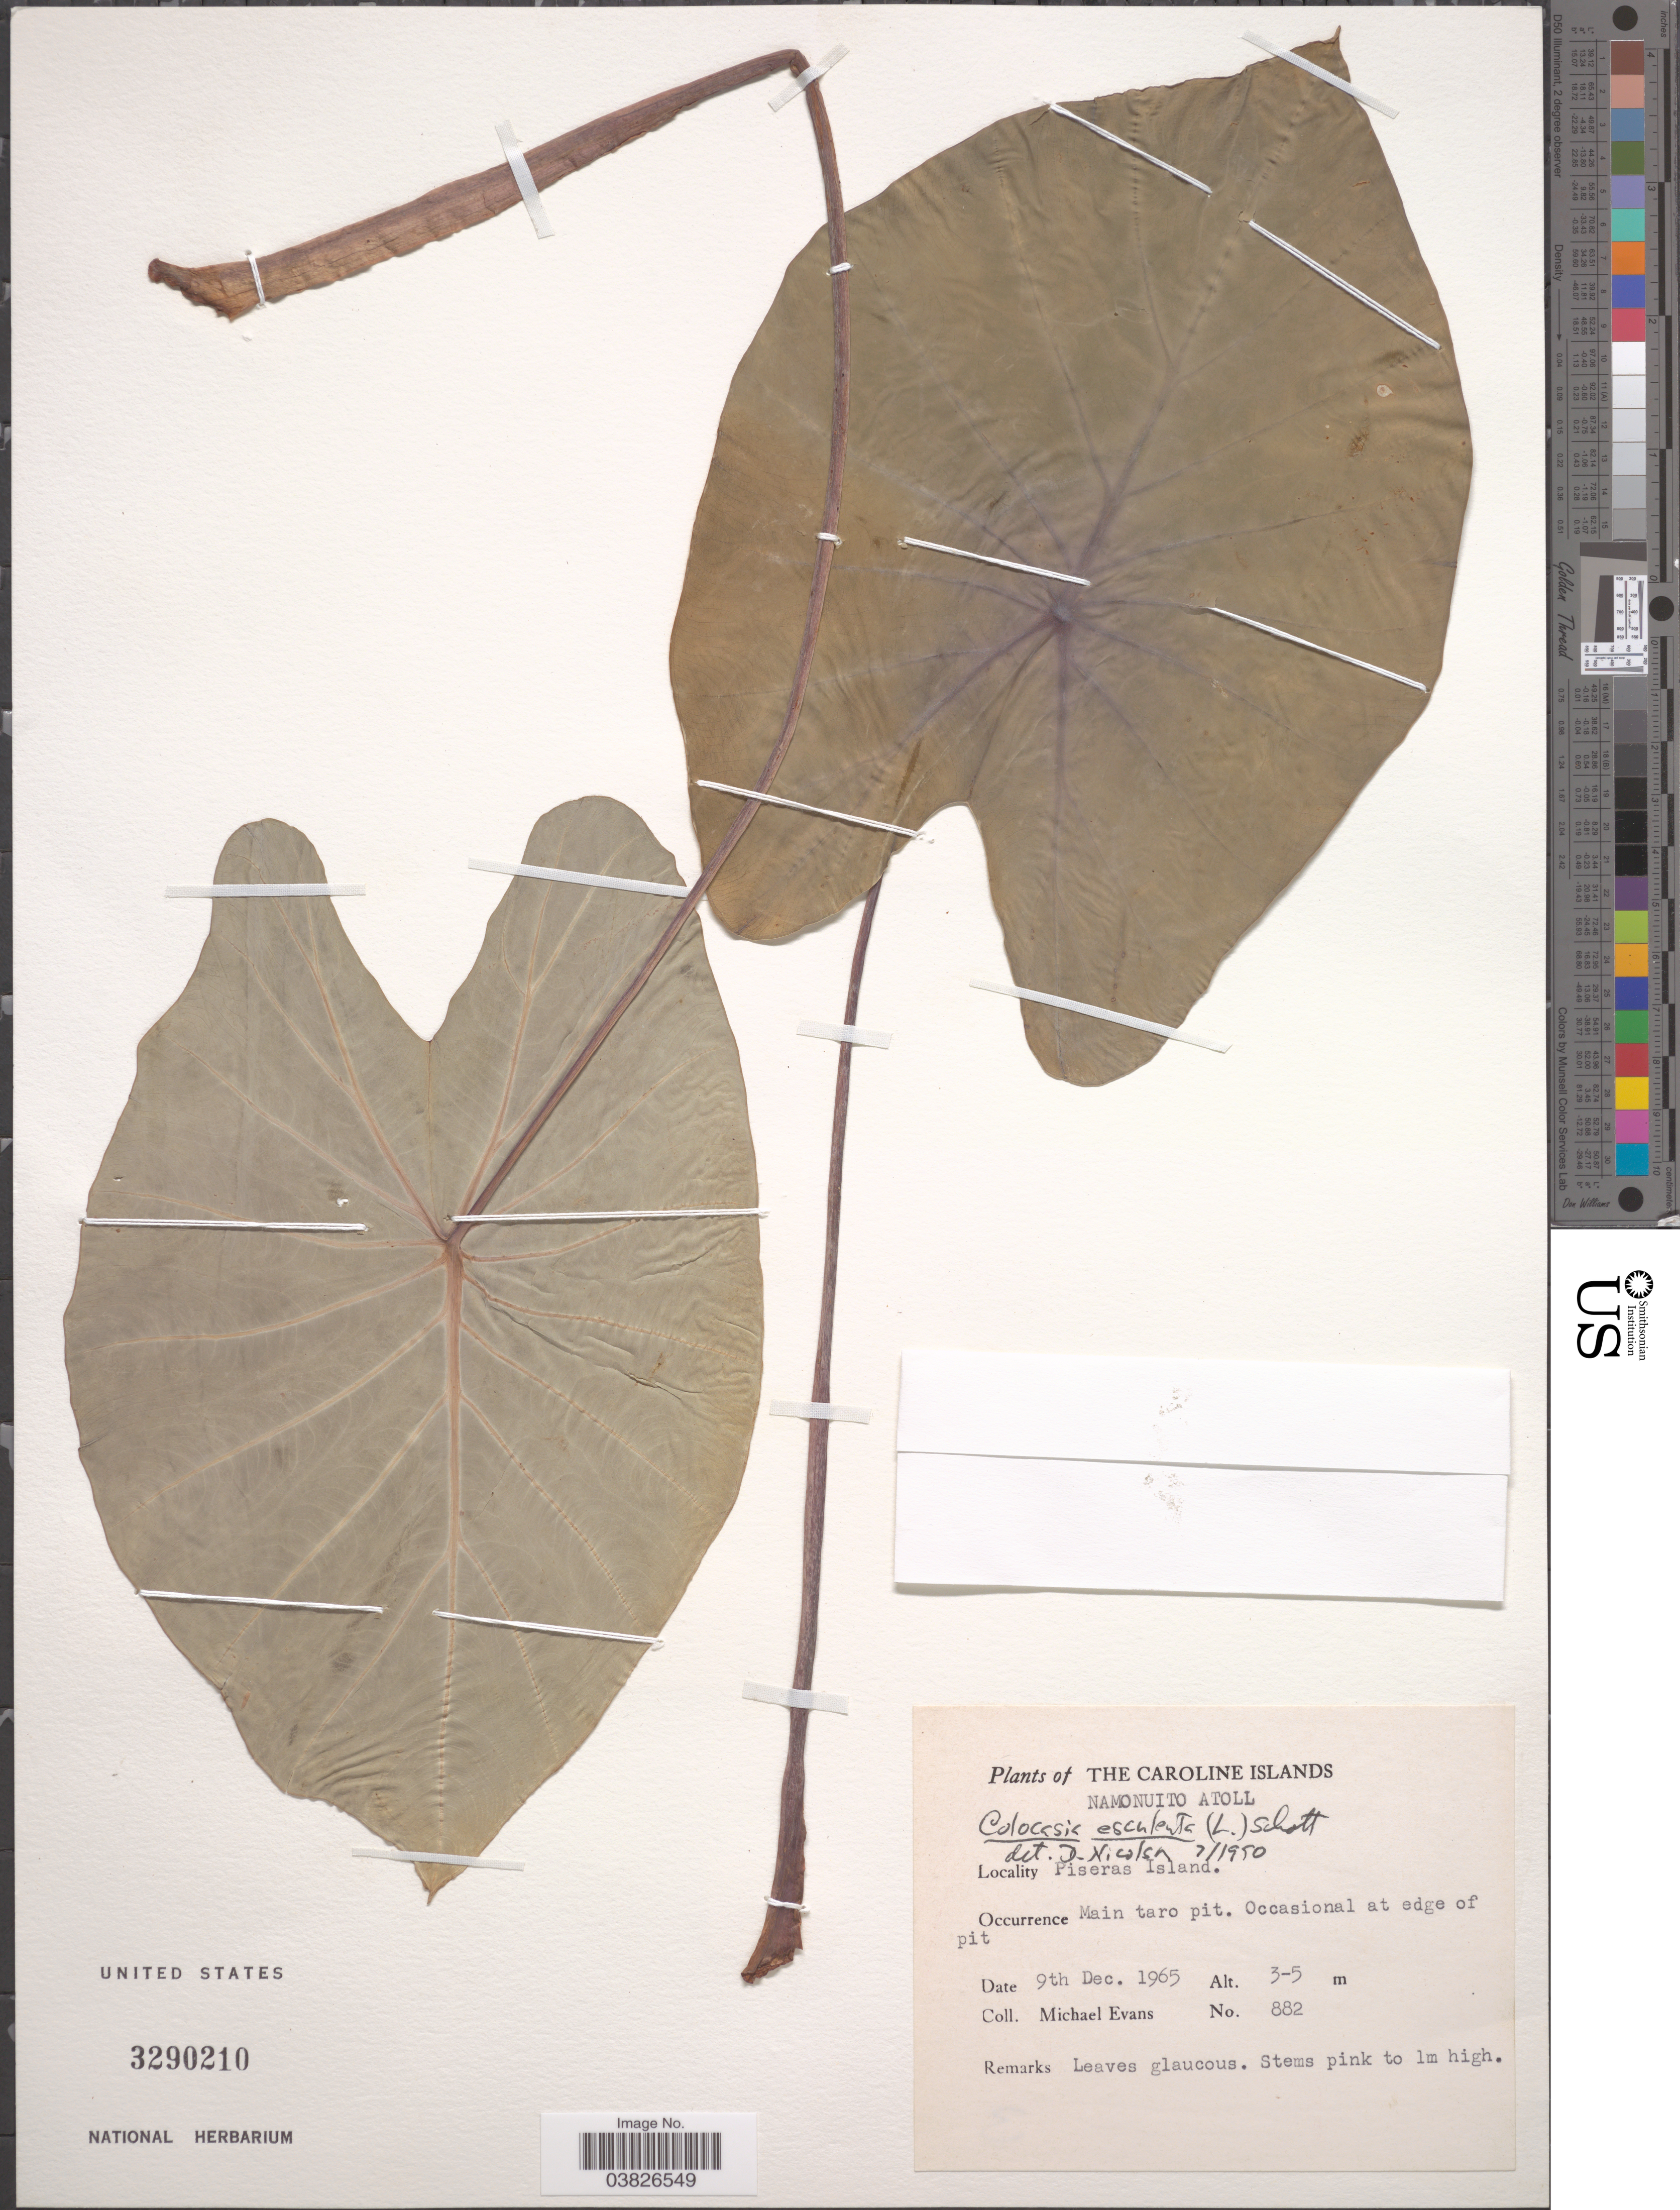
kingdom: Plantae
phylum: Tracheophyta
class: Liliopsida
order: Alismatales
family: Araceae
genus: Colocasia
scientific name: Colocasia esculenta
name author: (L.) Schott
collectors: M. Evans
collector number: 882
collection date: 1965-12-09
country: Micronesia, Federated States of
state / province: Truk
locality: The Caroline Islands. Namonuito Atoll. Piseras Island.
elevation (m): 3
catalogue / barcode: US 3290210